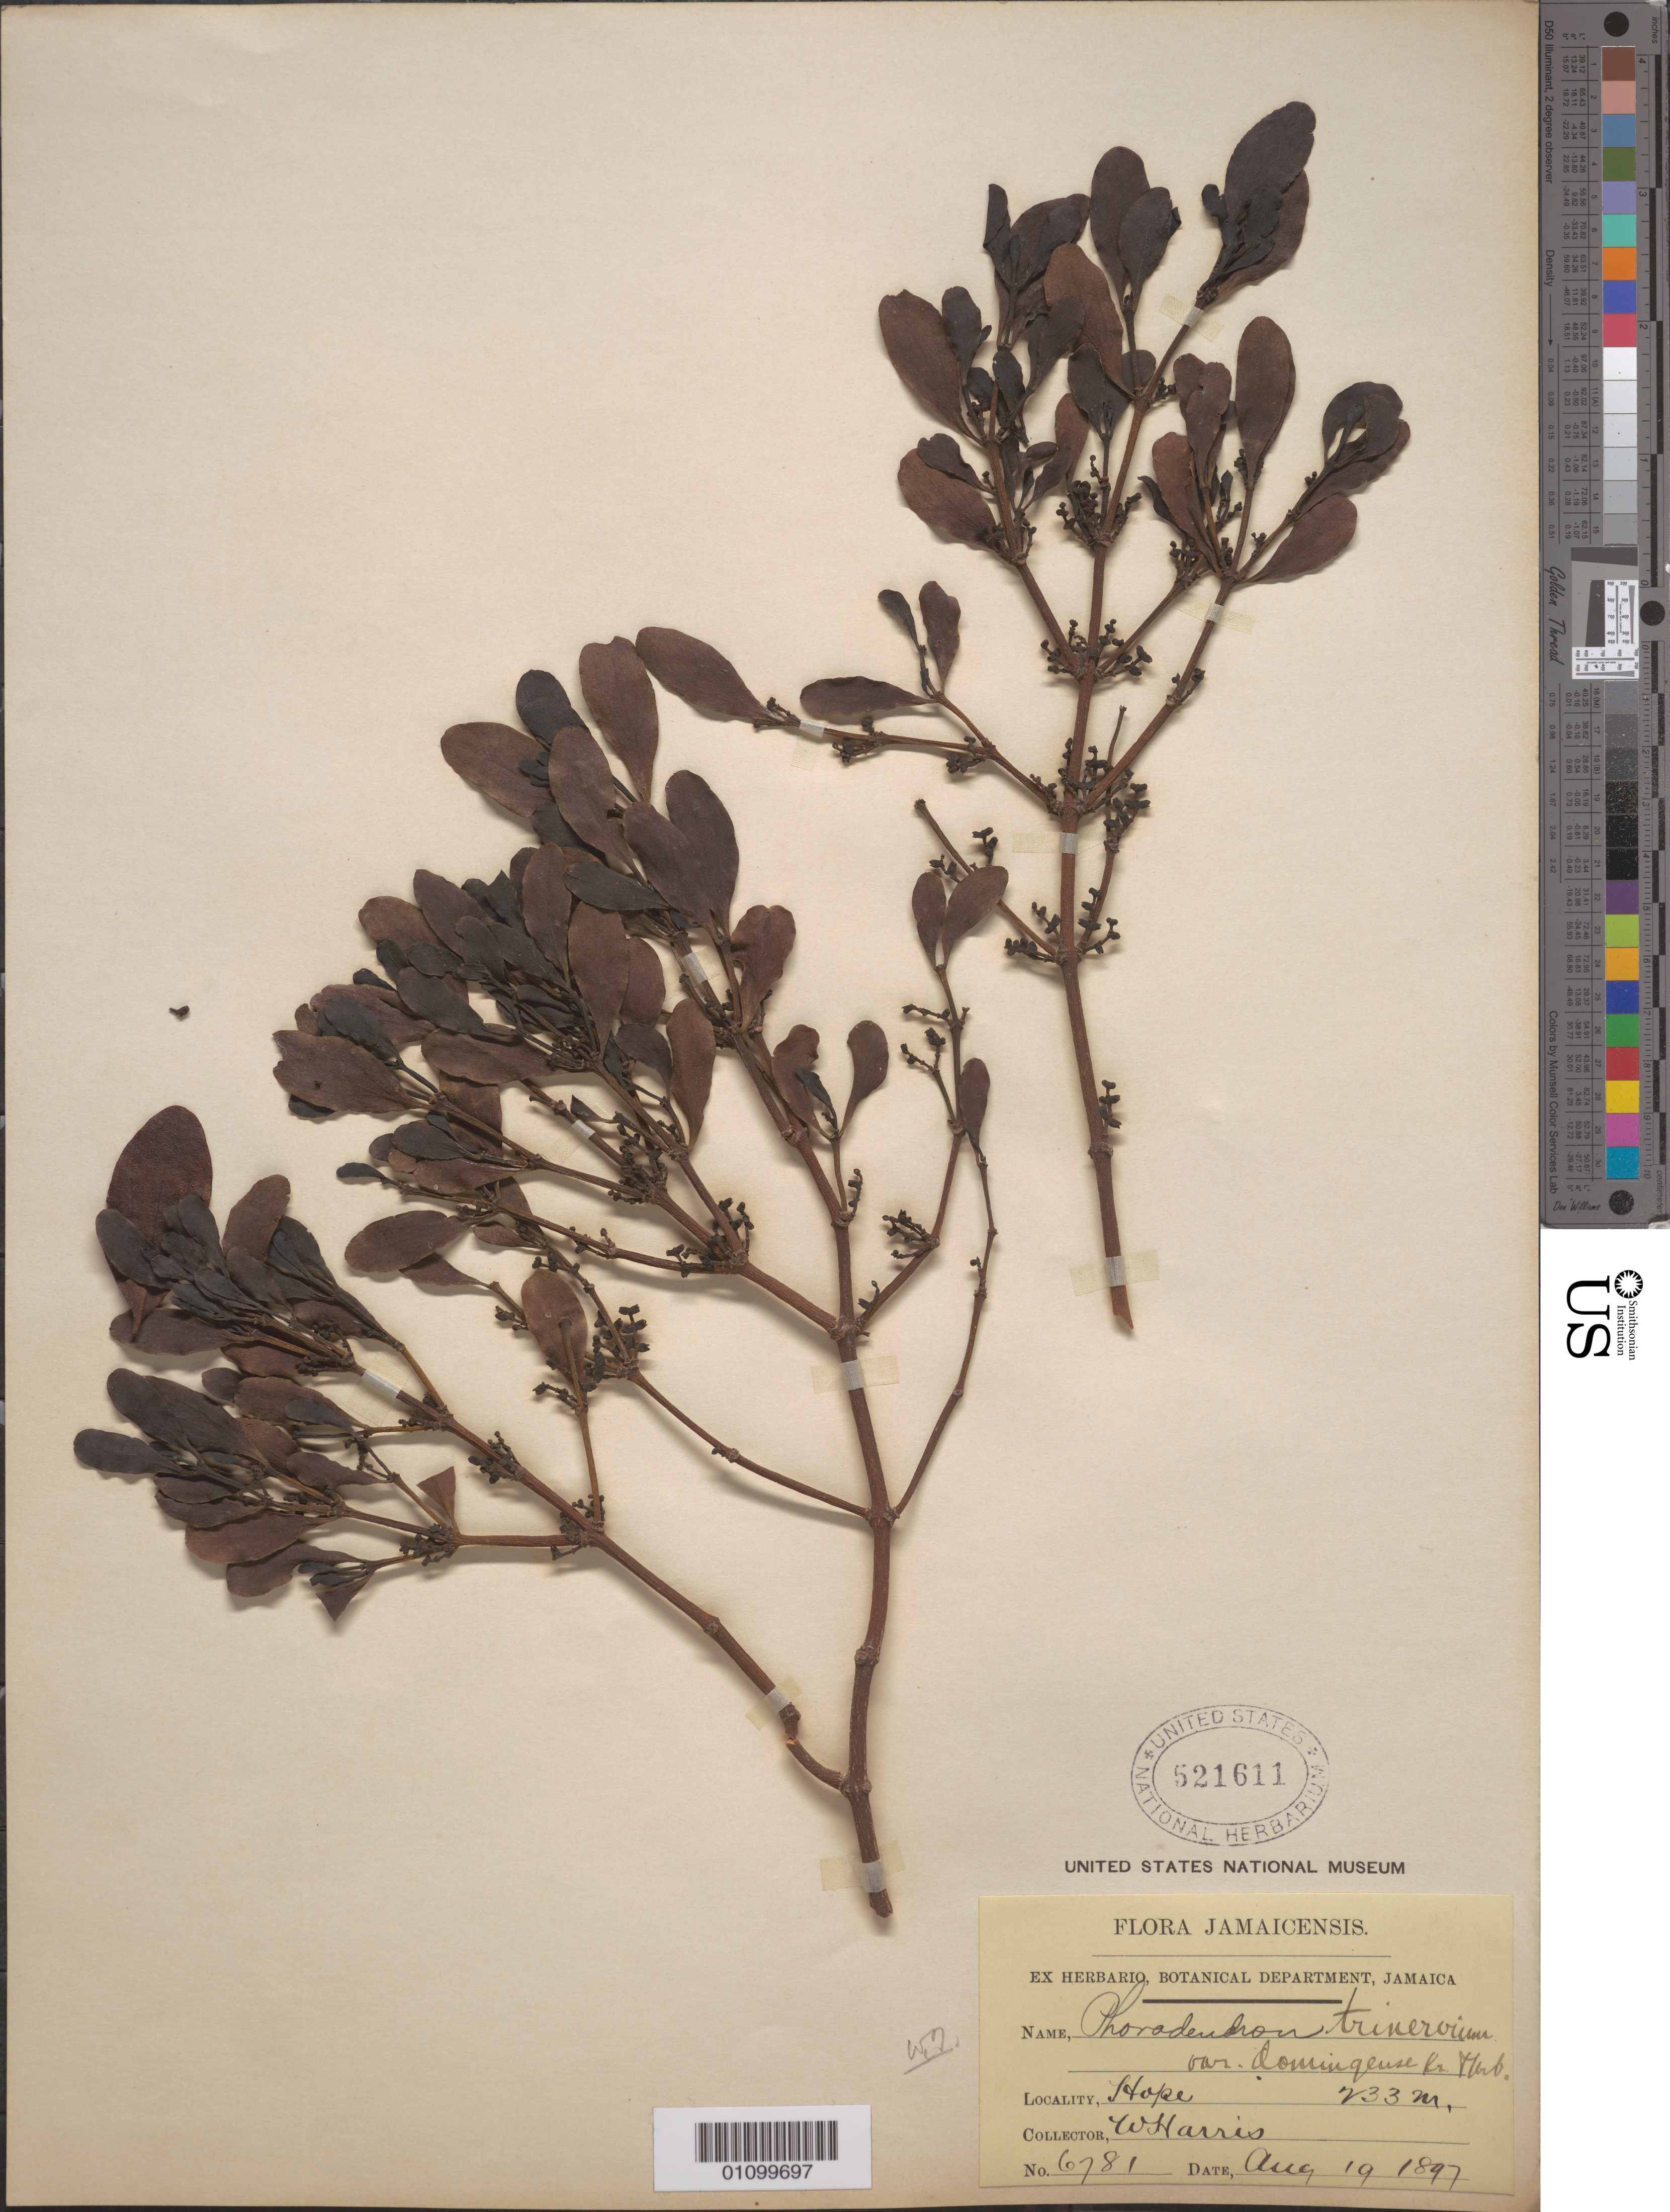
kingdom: Plantae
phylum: Tracheophyta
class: Magnoliopsida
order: Santalales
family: Viscaceae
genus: Phoradendron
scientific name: Phoradendron trinervium var. domingense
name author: (Ham.) Krug & Urb.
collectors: W. Harris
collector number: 6781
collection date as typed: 19 Aug 1897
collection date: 1897-08-19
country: Jamaica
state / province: Saint Andrew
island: Jamaica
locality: Hope n 33m.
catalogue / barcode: US 521611